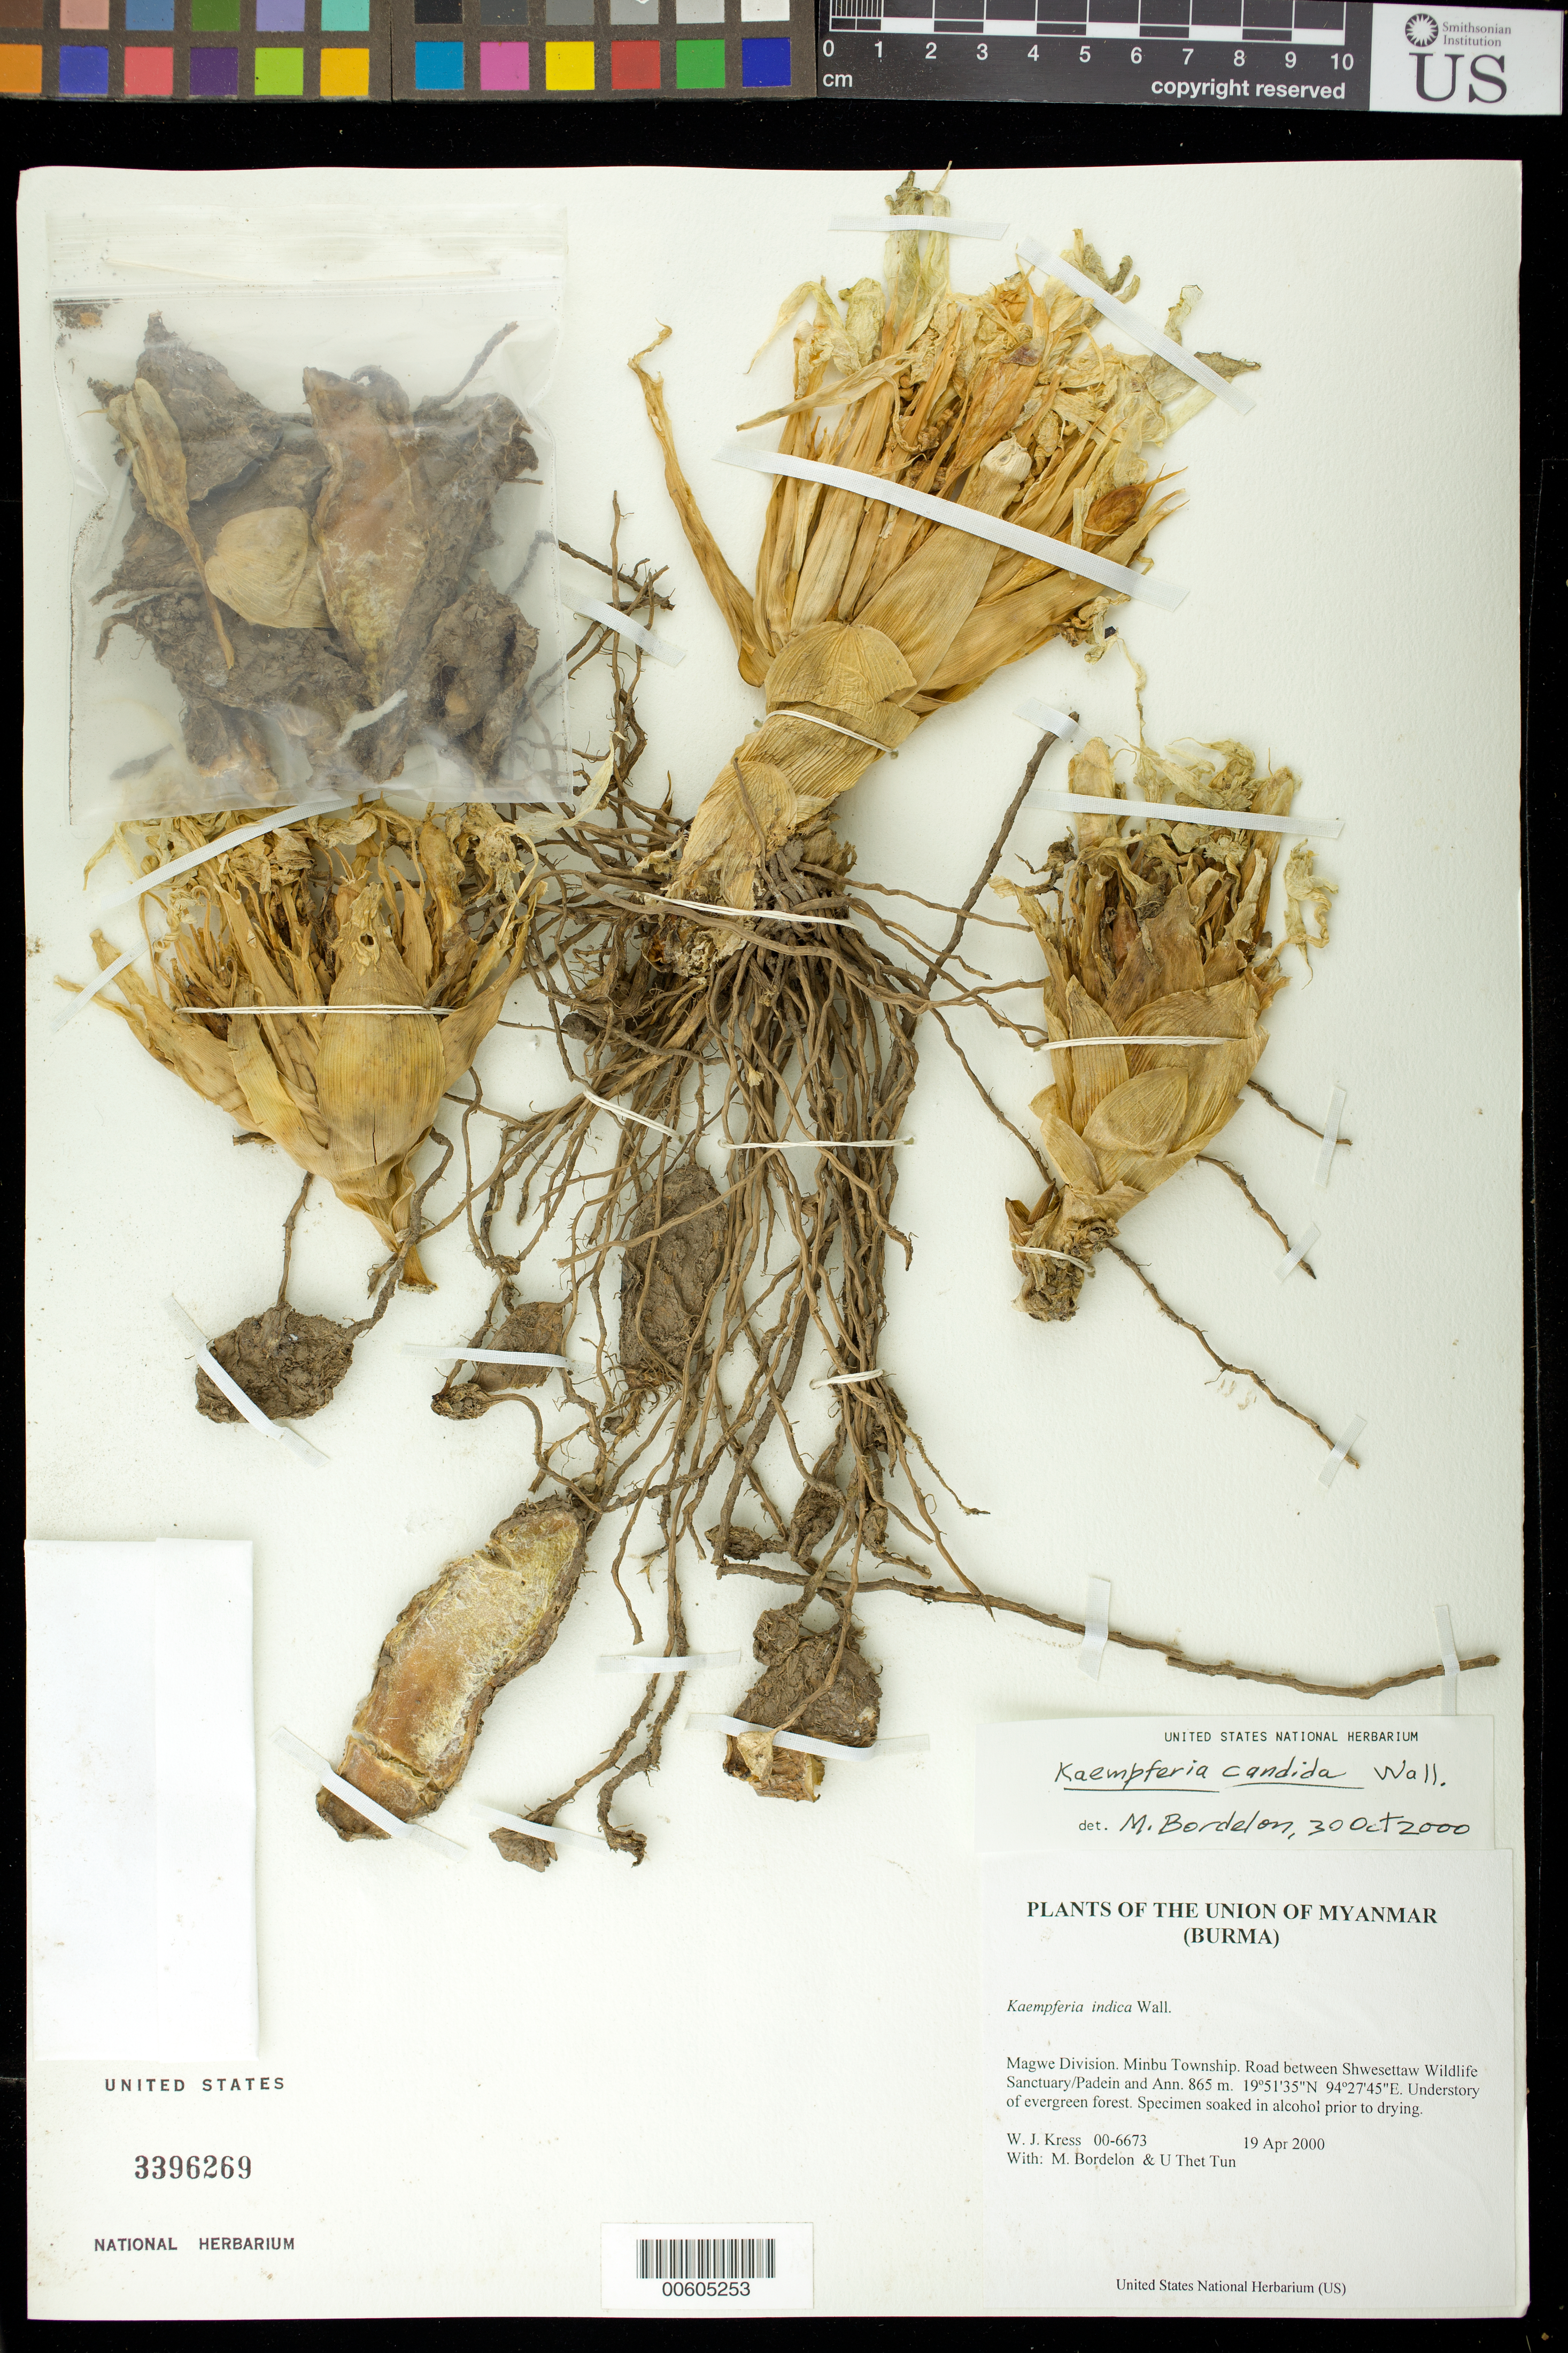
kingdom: Plantae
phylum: Tracheophyta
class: Liliopsida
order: Zingiberales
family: Zingiberaceae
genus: Kaempferia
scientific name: Kaempferia candida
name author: Wall.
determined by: Bordelon, M.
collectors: W. J. Kress, M. Bordelon & Thet Htun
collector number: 00-6673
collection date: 2000-04-19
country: Myanmar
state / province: Magway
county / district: Minbu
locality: Road between Shwesettaw Wildlife Sanctuary/Padein and Ann.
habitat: Understory of evergreen forest.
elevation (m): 865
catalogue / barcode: US 3396269